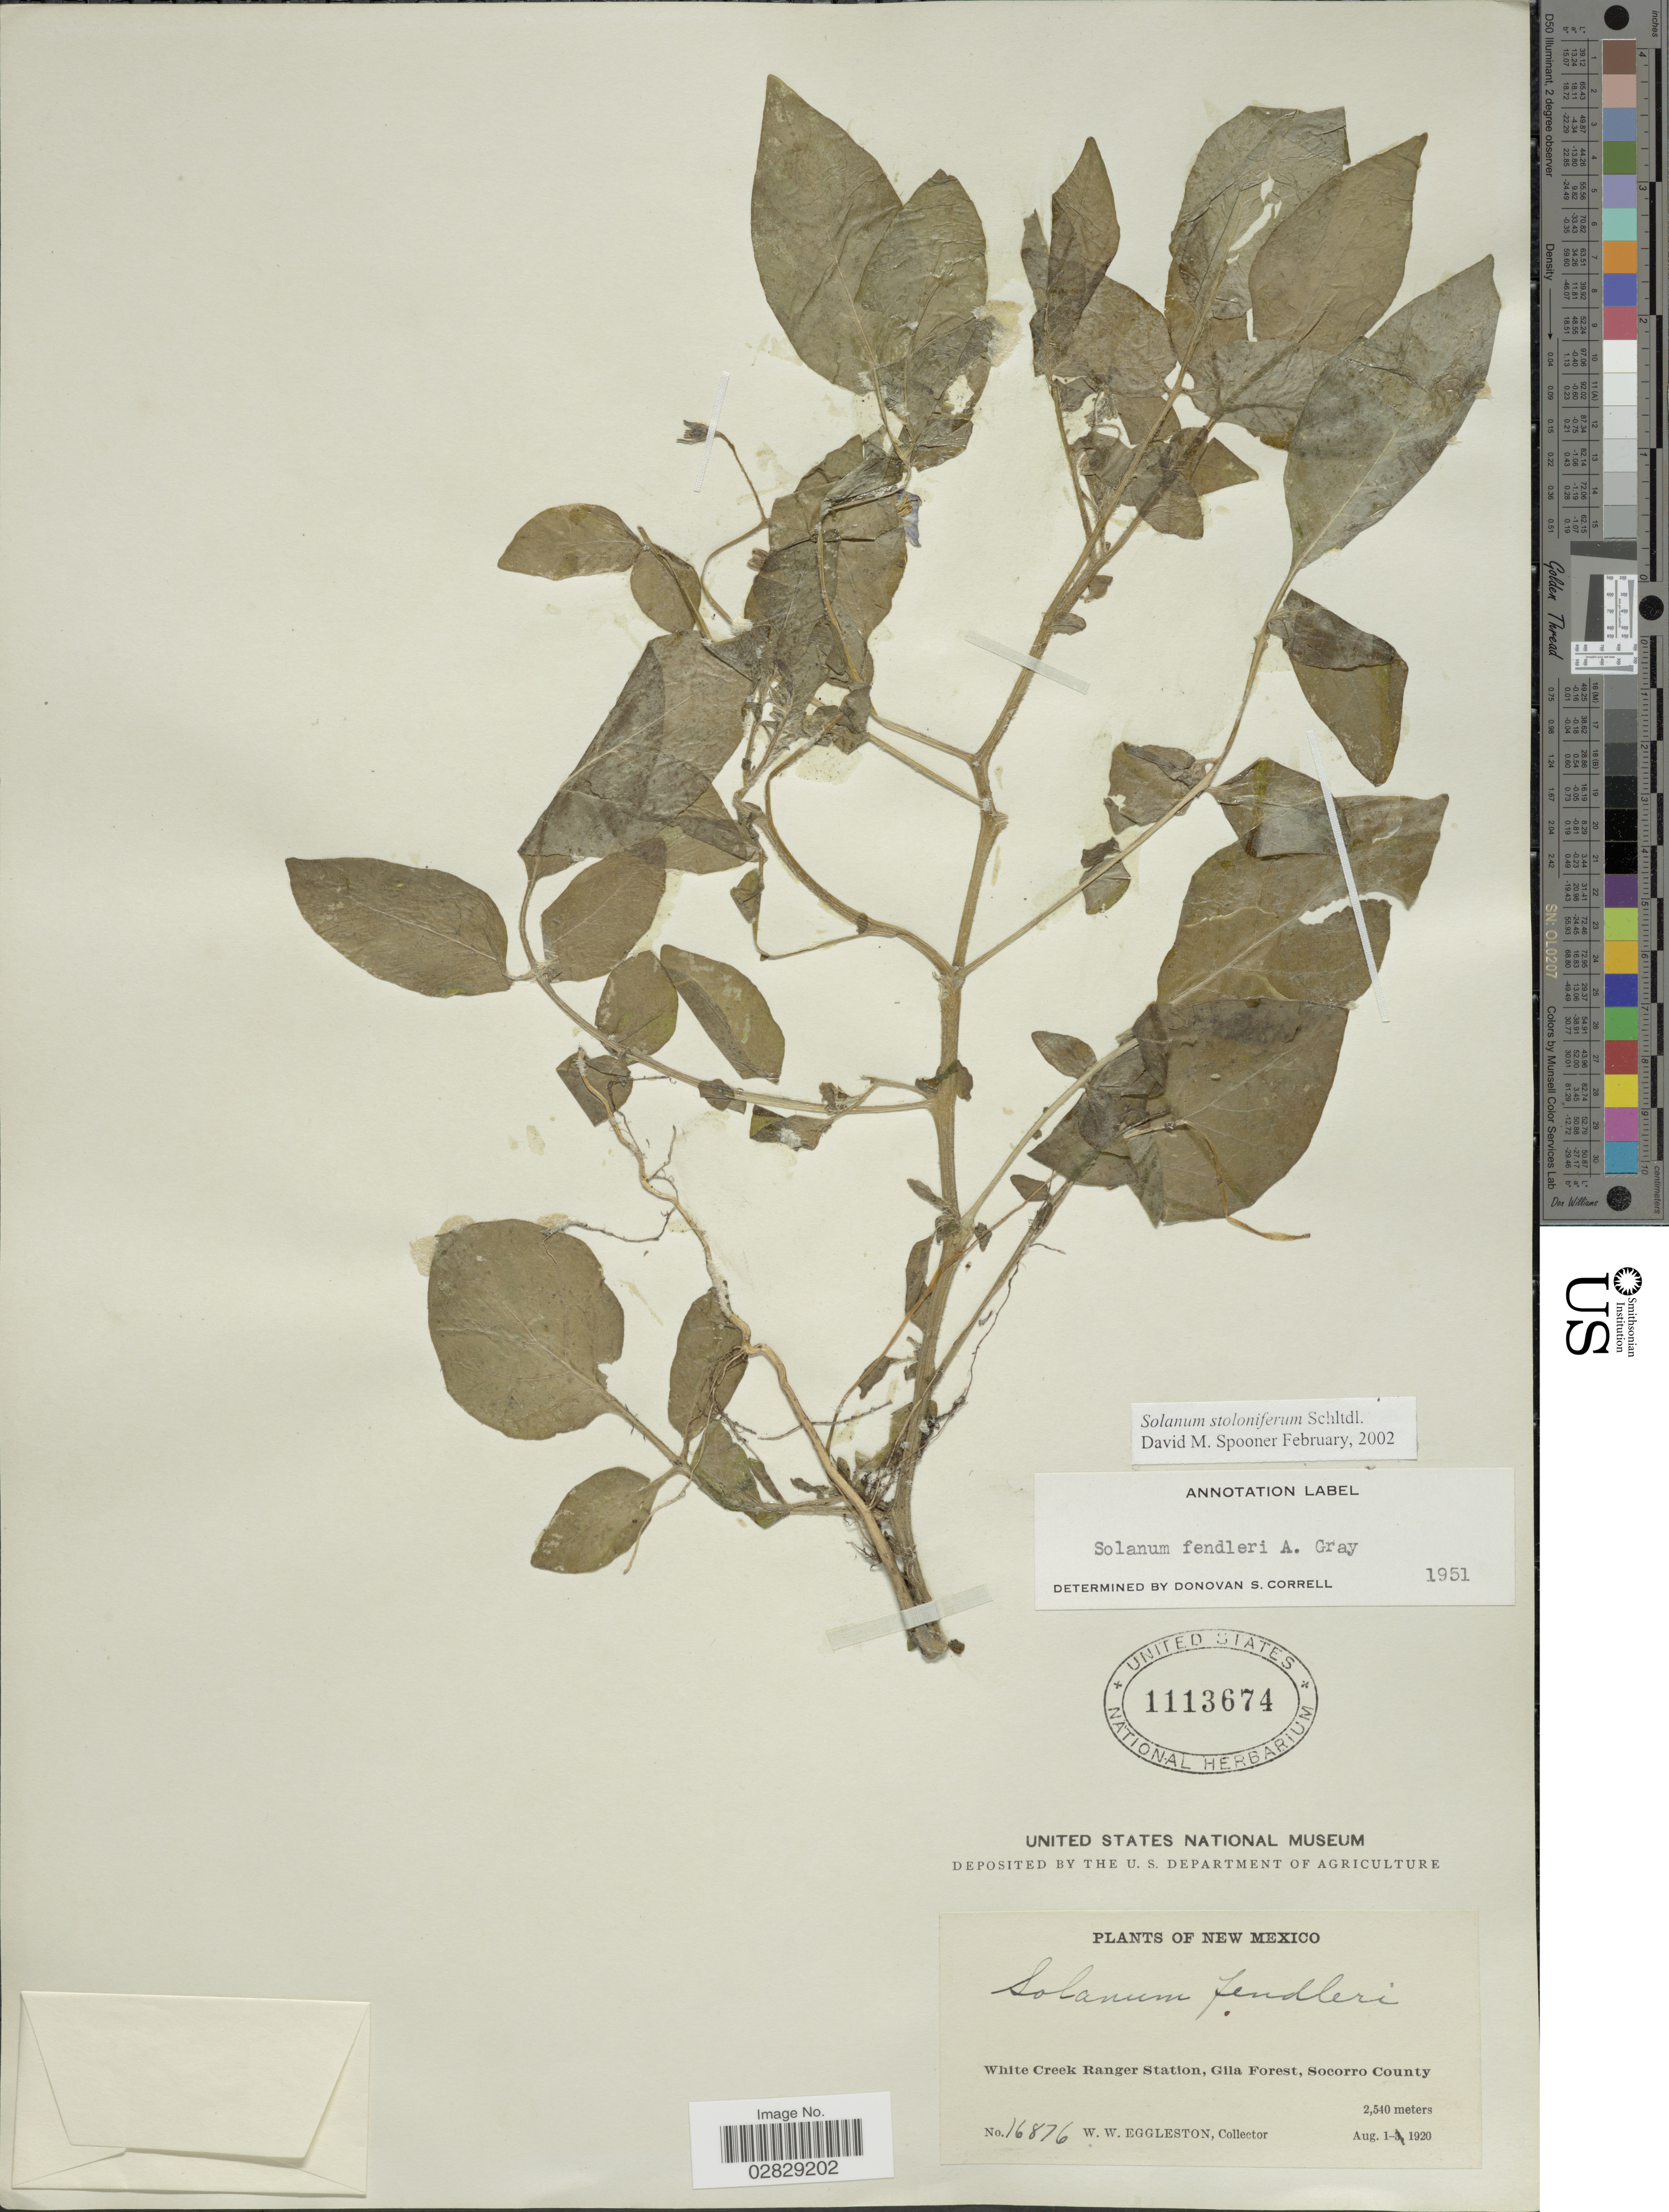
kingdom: Plantae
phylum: Tracheophyta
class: Magnoliopsida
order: Solanales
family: Solanaceae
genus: Solanum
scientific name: Solanum stoloniferum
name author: Schltdl.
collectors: W. W. Eggleston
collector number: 16876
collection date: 1920-08-01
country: United States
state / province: New Mexico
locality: White Creek Ranger Station, Gila Forest, Socorro County.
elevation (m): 2540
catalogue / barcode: US 1113674